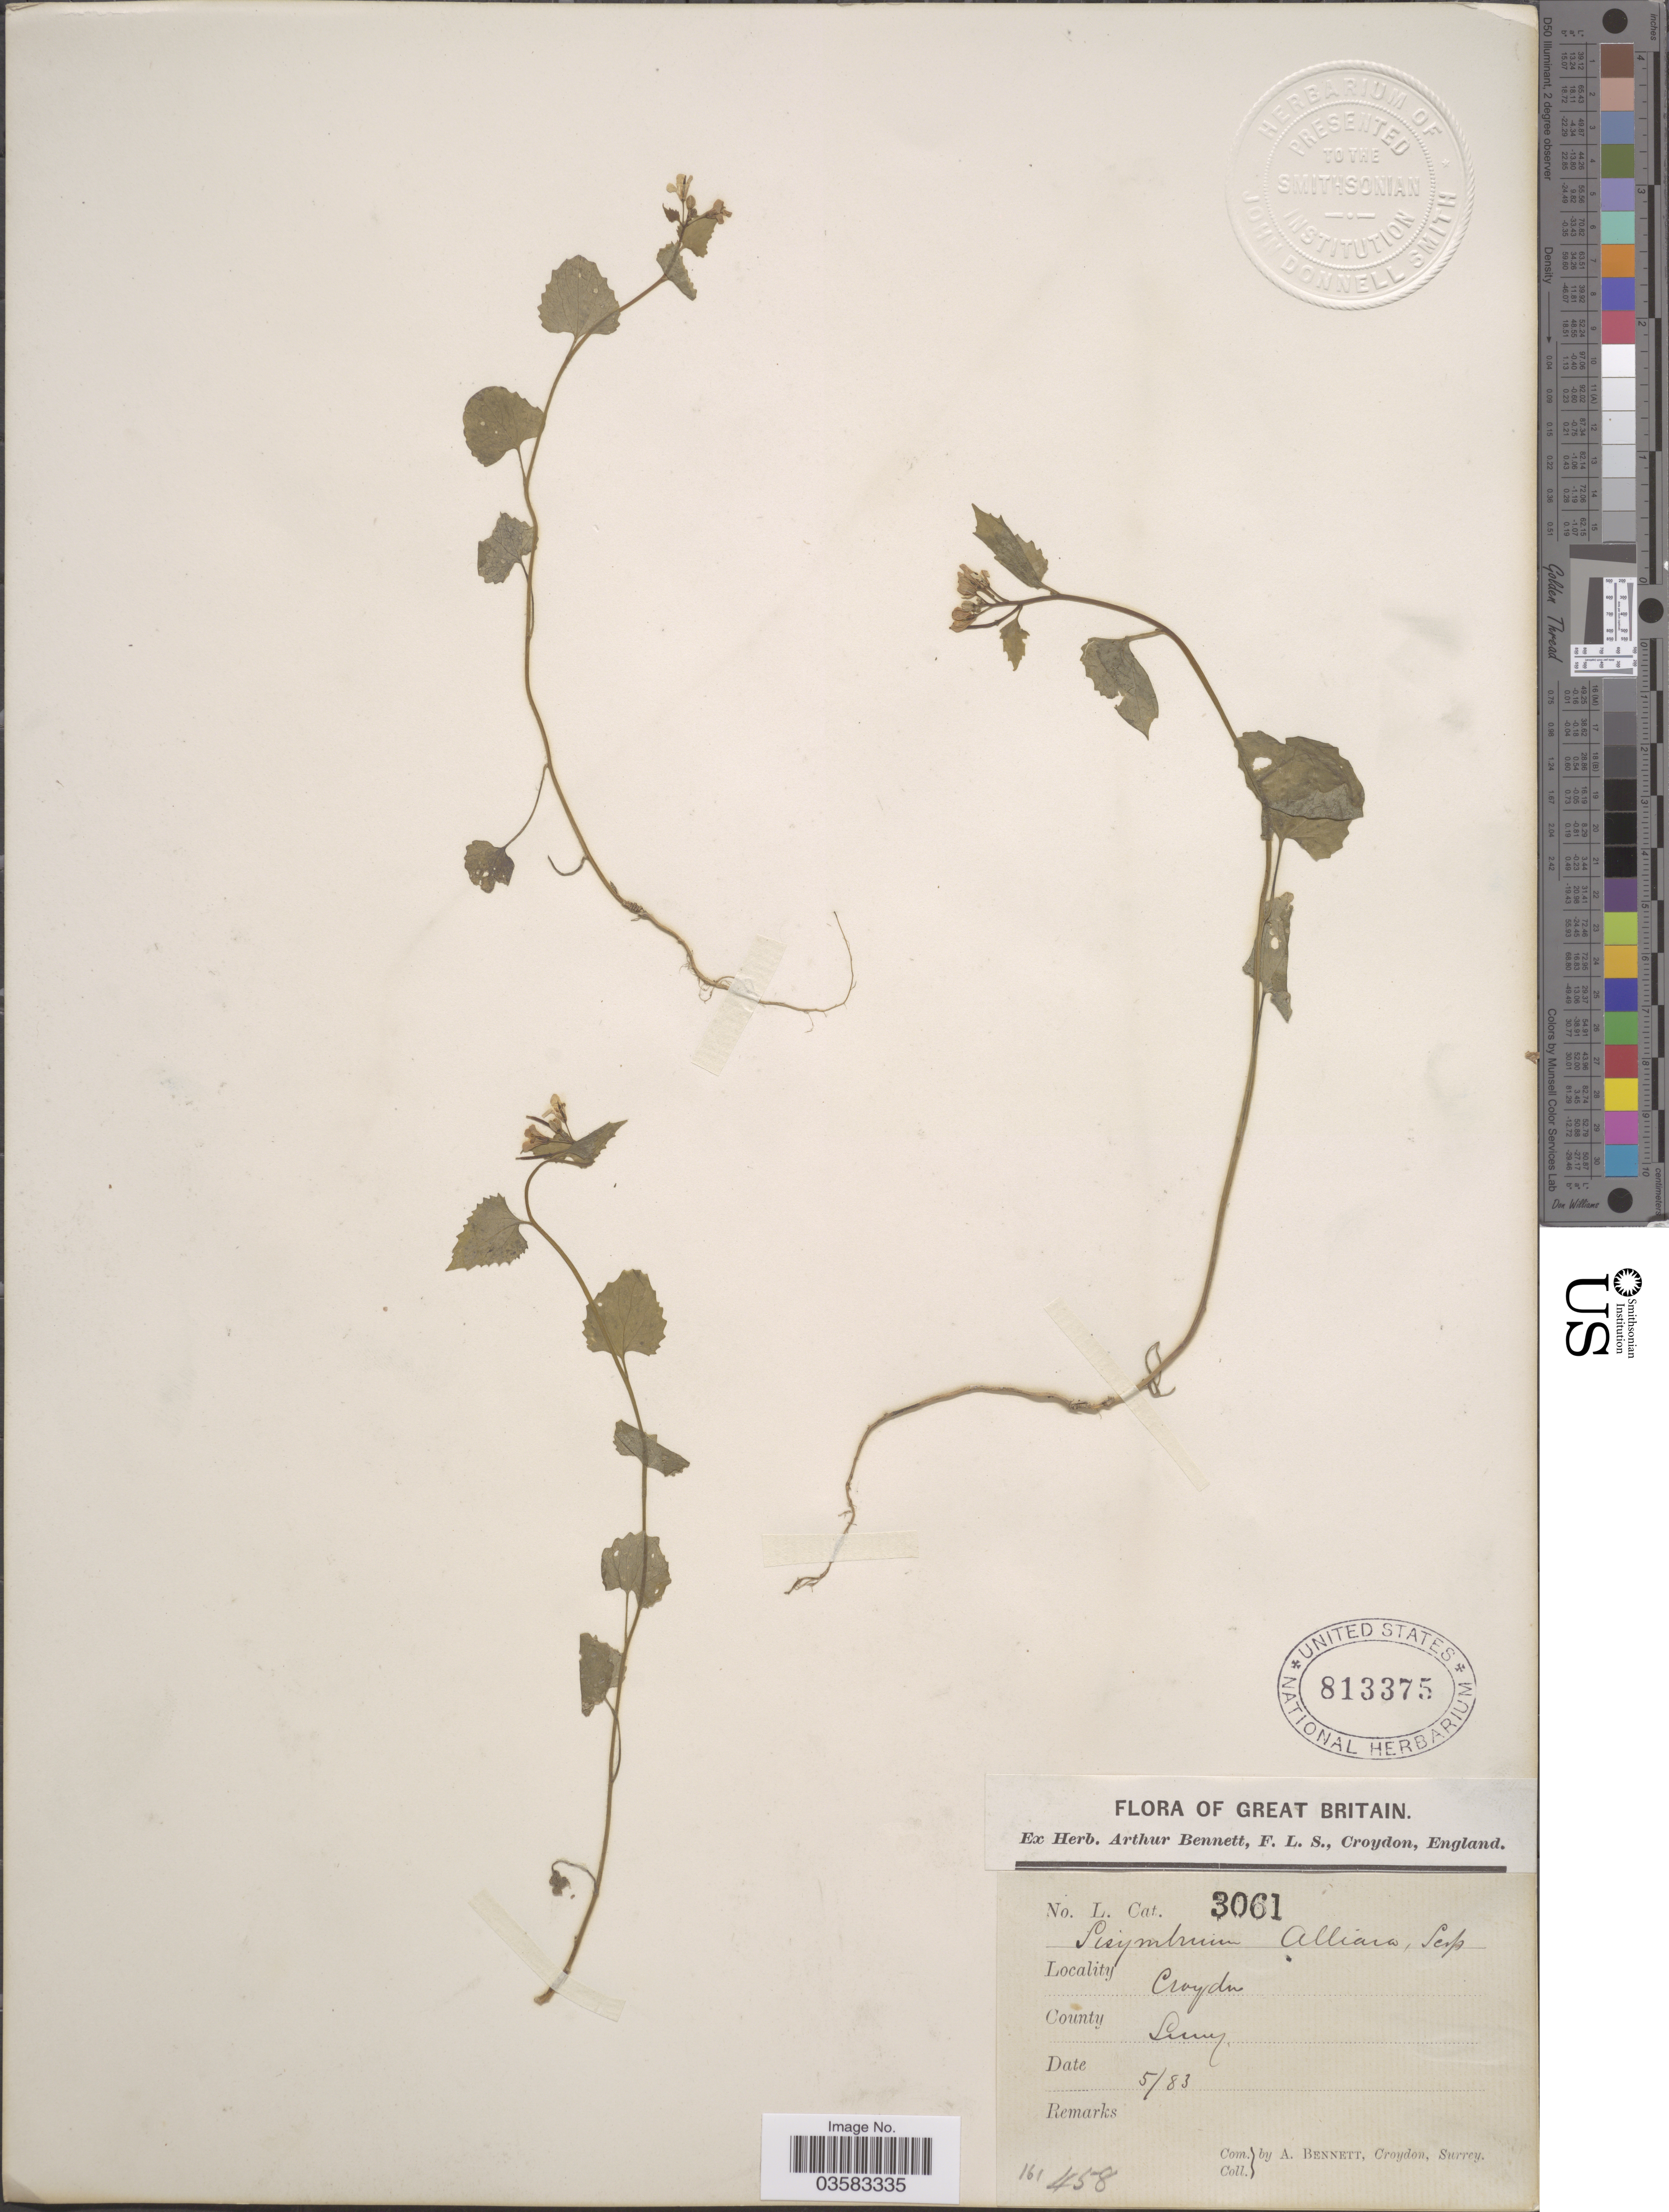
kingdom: Plantae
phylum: Tracheophyta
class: Magnoliopsida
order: Brassicales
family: Brassicaceae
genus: Sisymbrium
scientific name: Sisymbrium alliaria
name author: (L.) Scop.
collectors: A. Bennett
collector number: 3061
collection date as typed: Transcribed d/m/y: /5/83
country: United Kingdom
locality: Croydon. County Surrey.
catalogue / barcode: US 813375